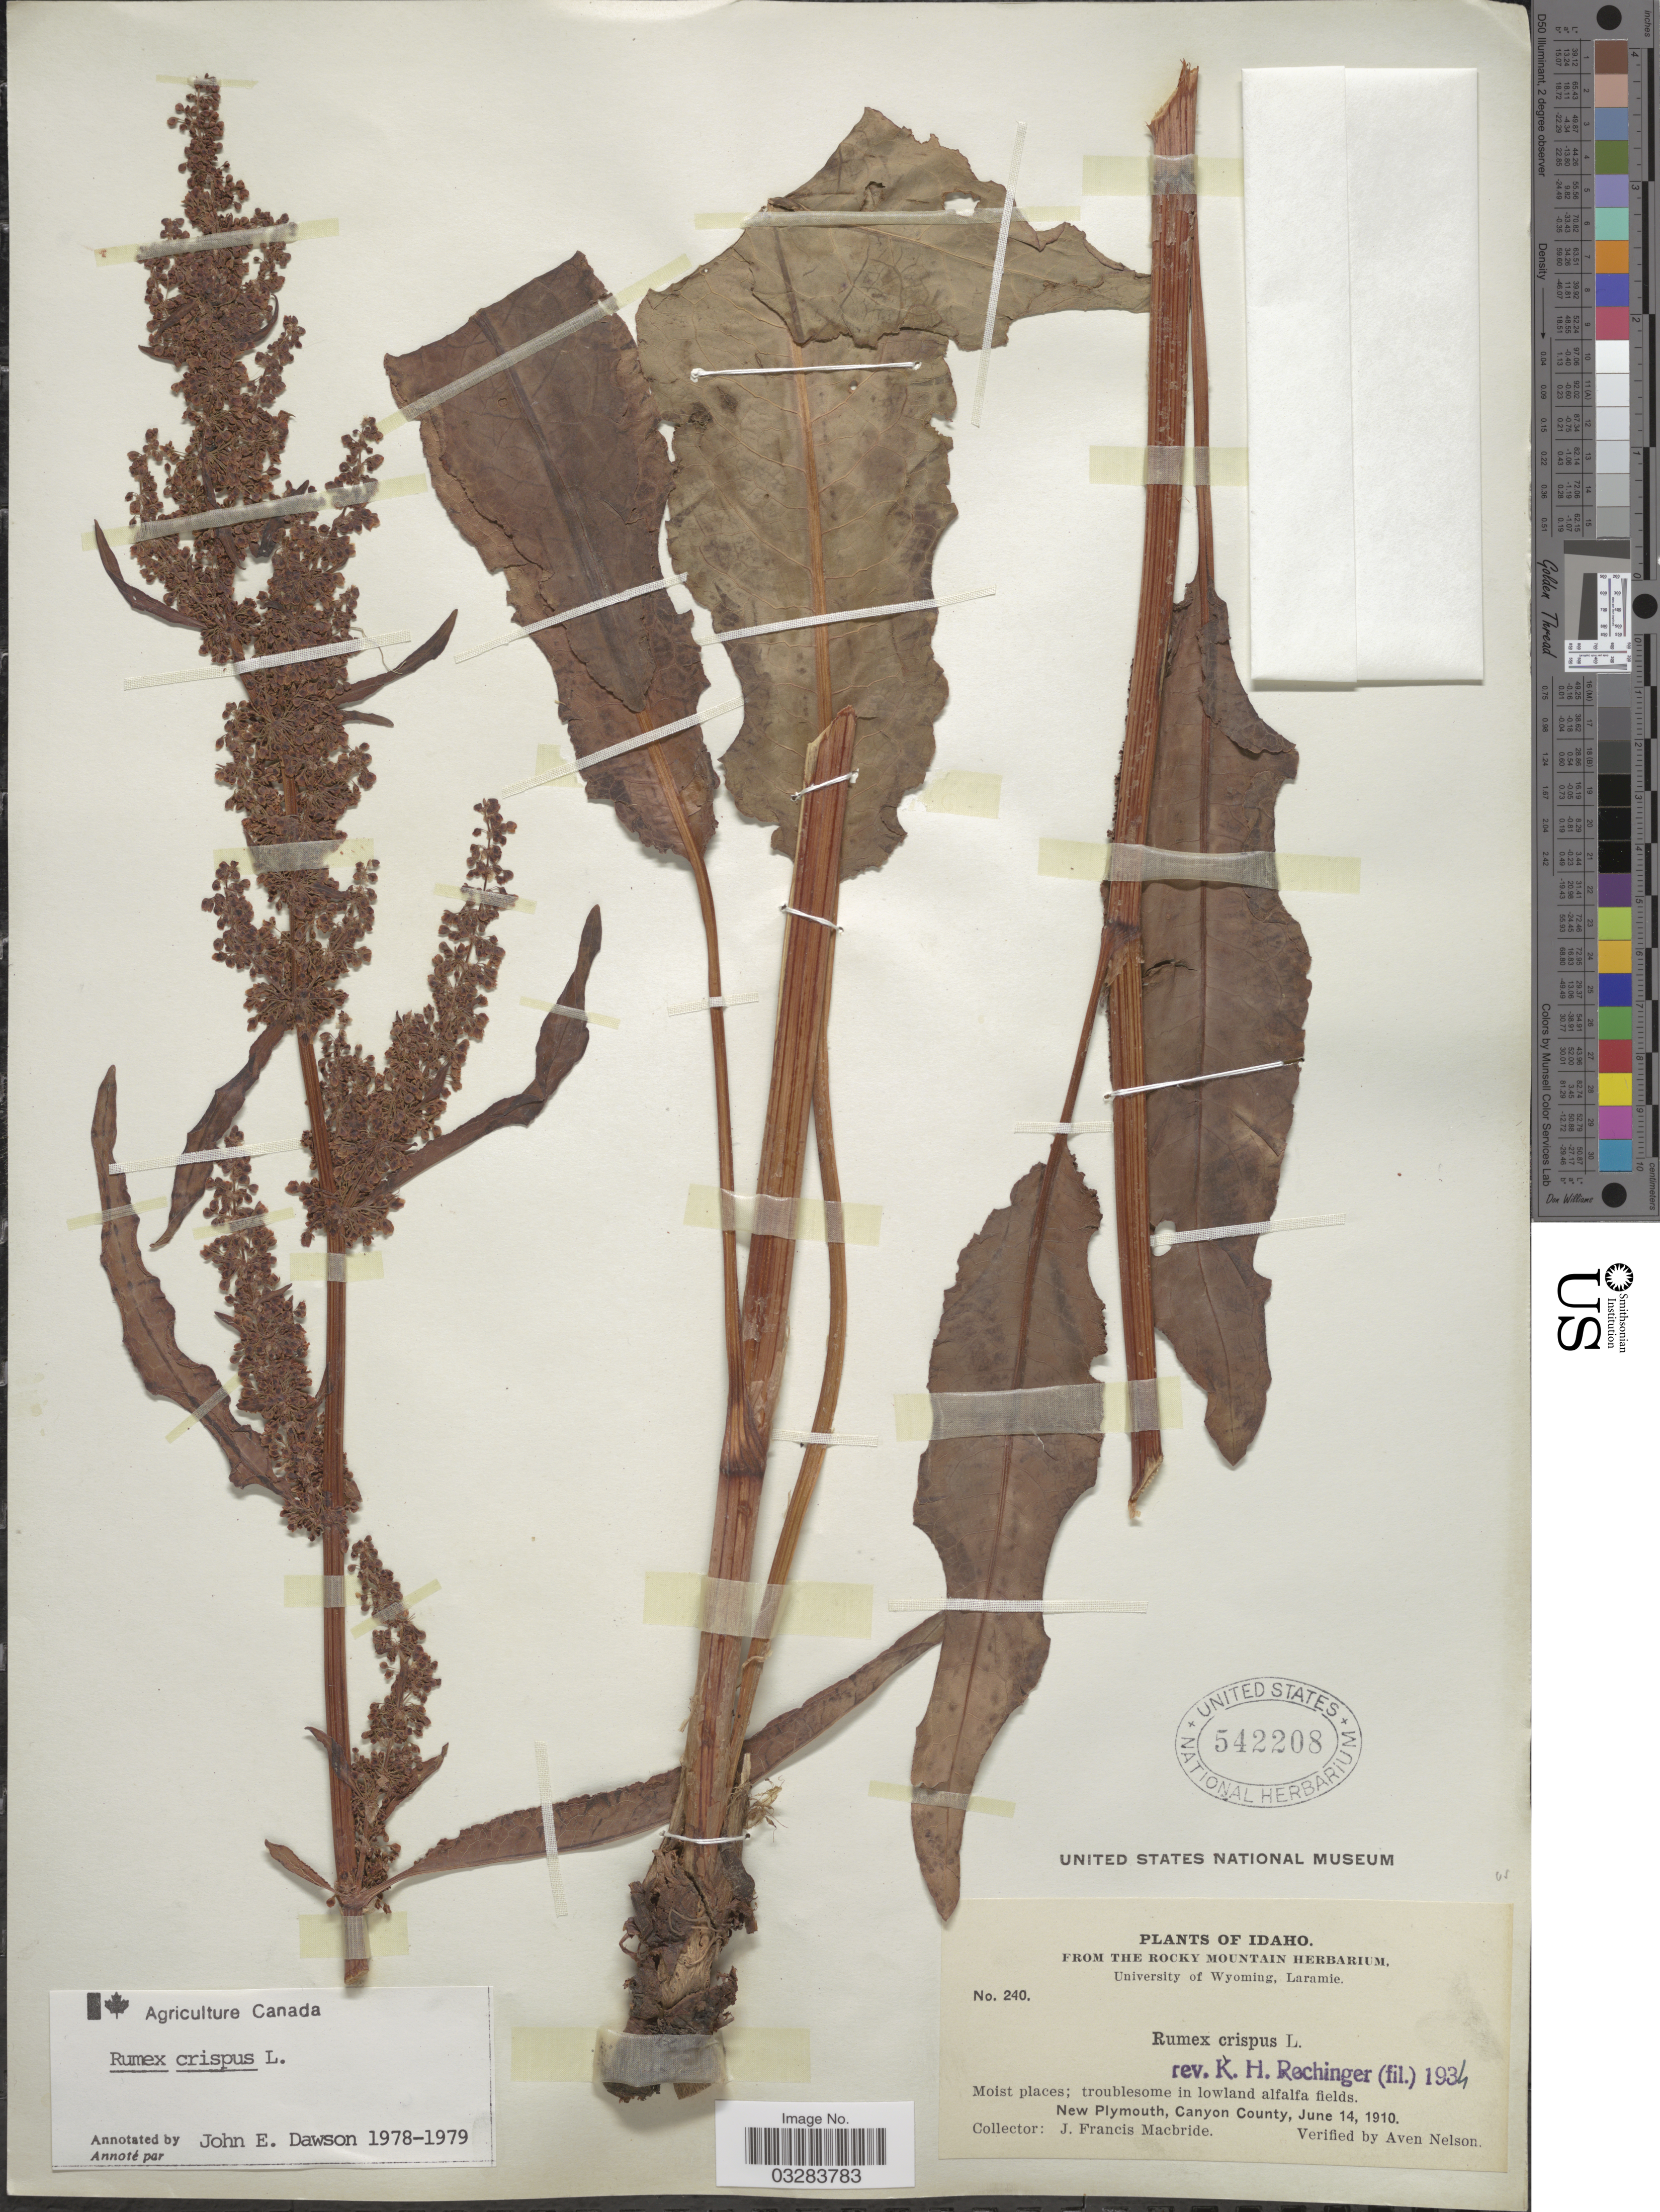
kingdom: Plantae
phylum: Tracheophyta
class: Magnoliopsida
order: Caryophyllales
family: Polygonaceae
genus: Rumex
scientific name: Rumex crispus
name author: L.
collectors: J. F. Macbride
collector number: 240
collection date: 1910-06-14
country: United States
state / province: Idaho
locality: New Plymouth, Canyon County.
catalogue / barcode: US 542208